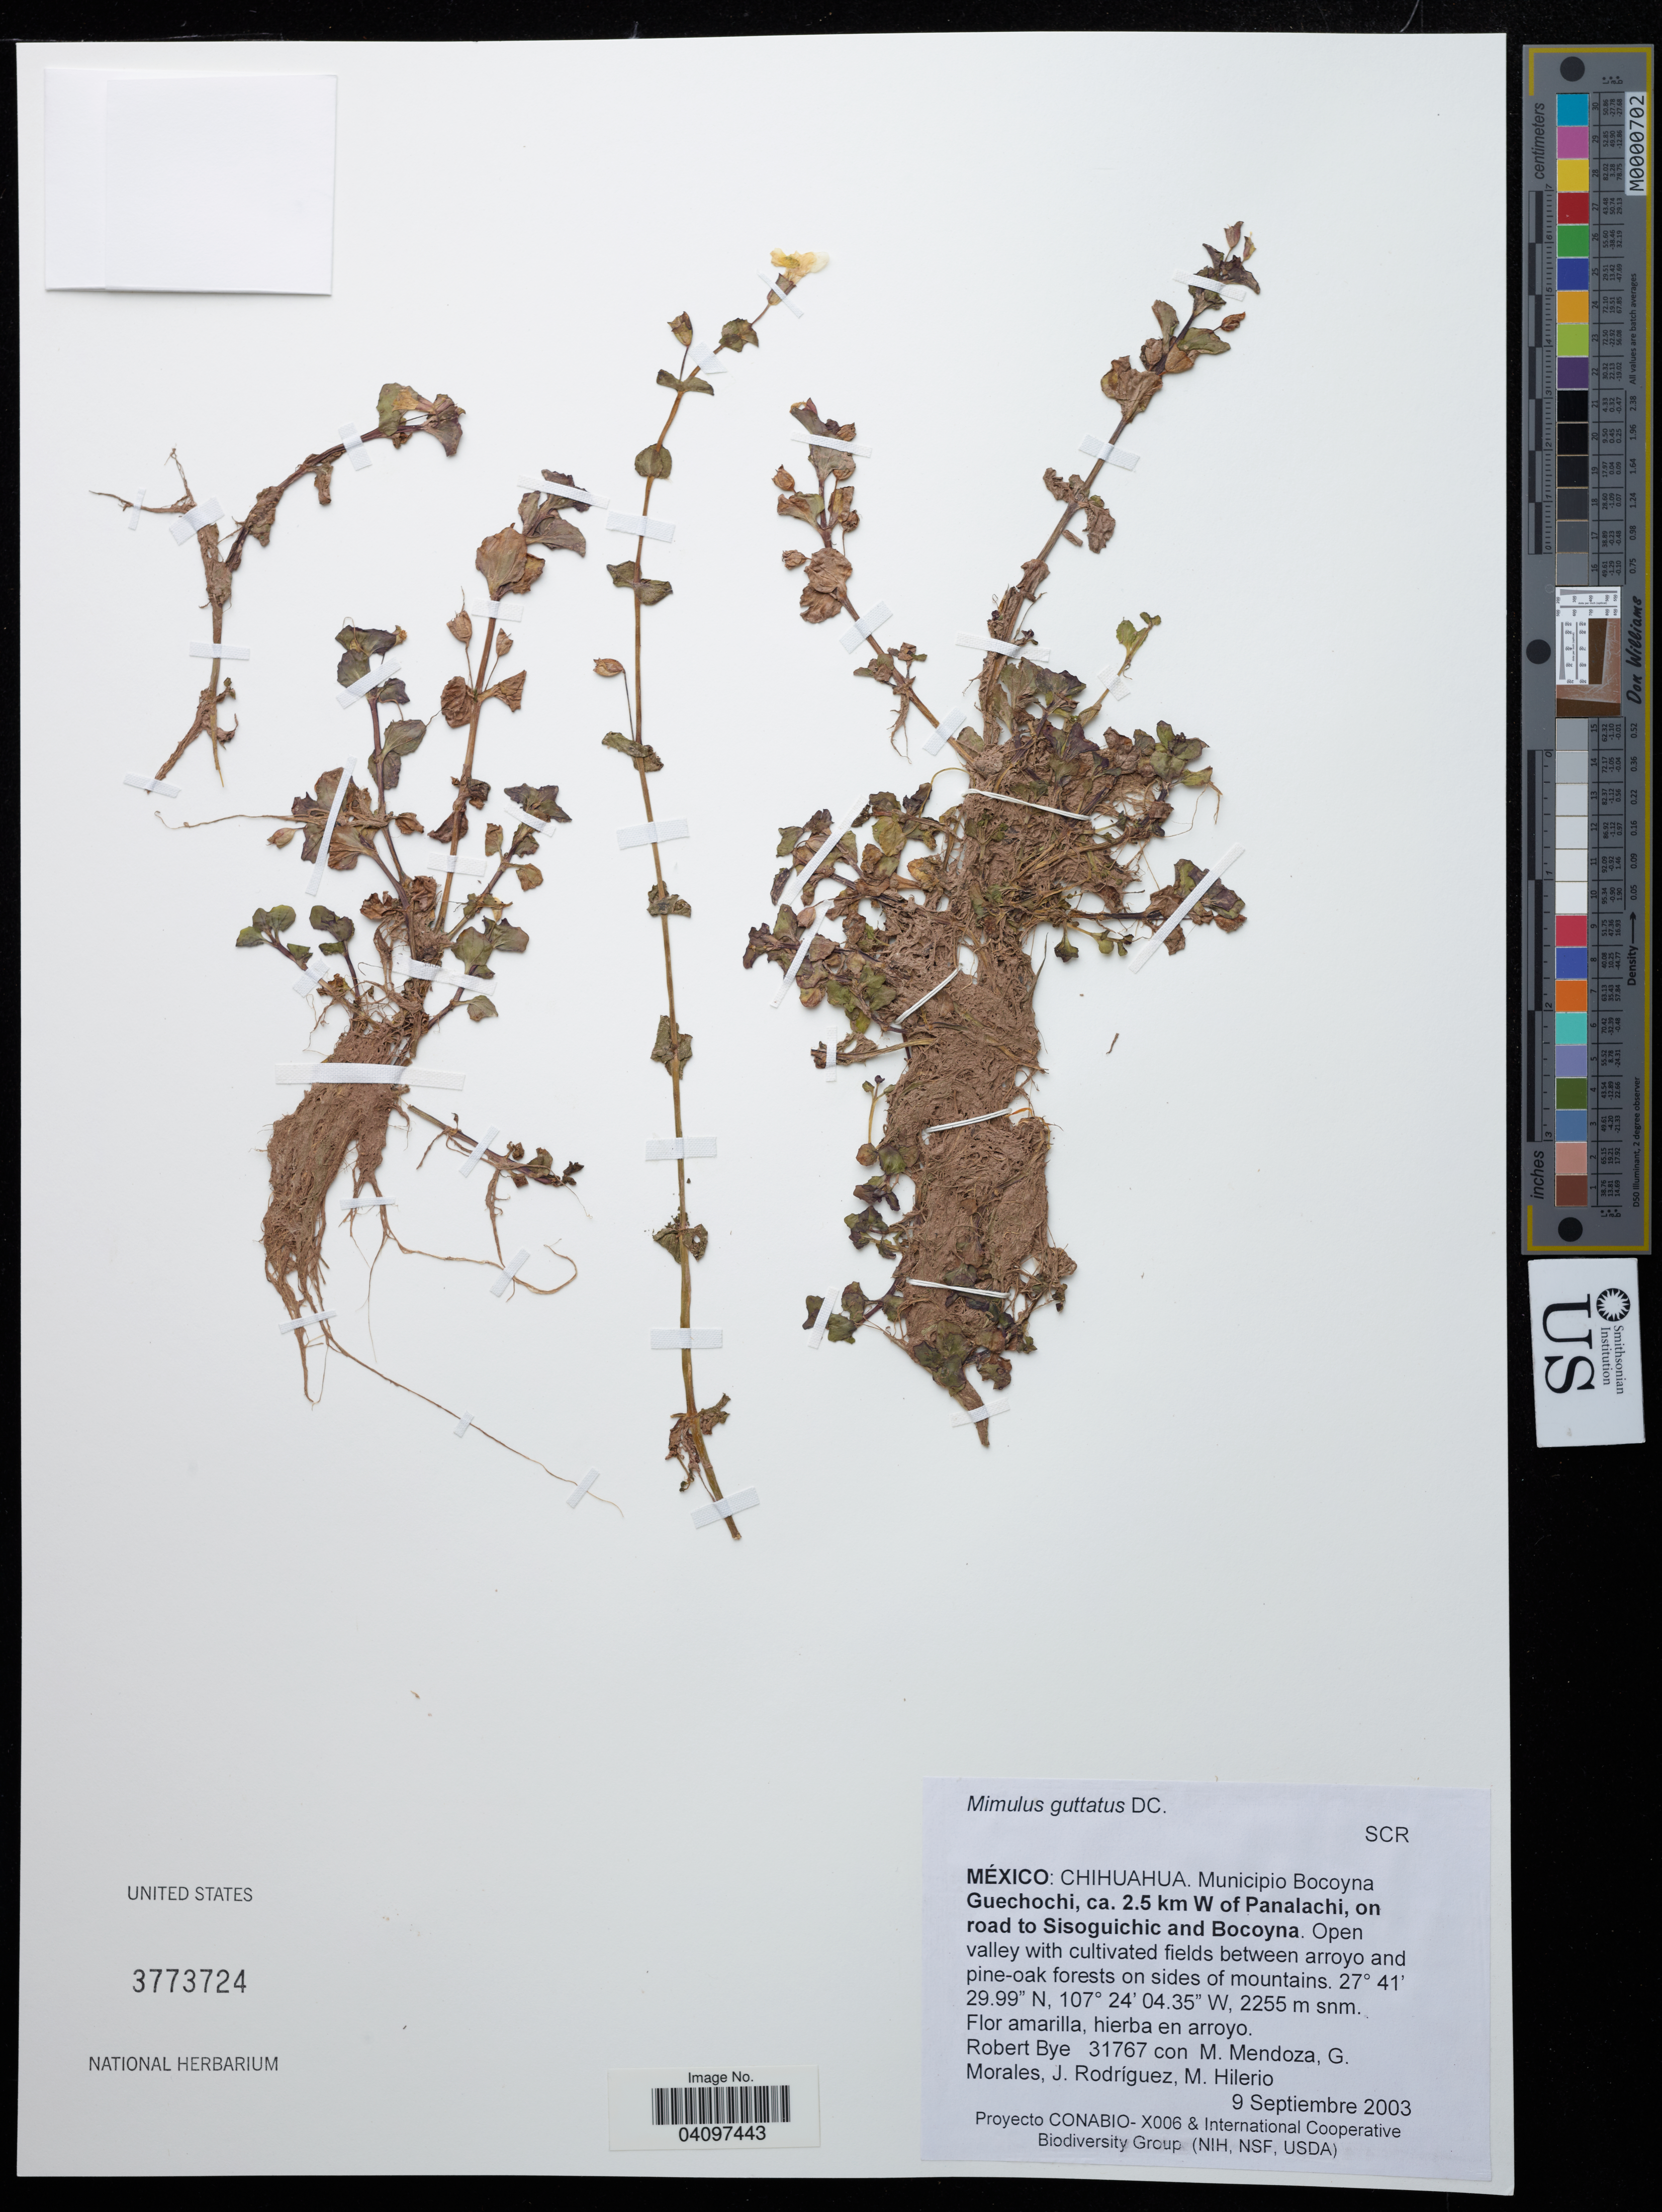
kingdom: Plantae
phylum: Tracheophyta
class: Magnoliopsida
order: Lamiales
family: Phrymaceae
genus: Mimulus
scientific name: Mimulus guttatus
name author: DC.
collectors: R. Bye, M. Mendoza Garcia, Morales & J. Rodríguez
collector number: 31767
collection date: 2003-09-09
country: Mexico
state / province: Chihuahua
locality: Municipio Bocoyna Guechochi, ca. 2.5 km W of Panalachi, on road to Sisoguichic and Bocoyna.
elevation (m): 2255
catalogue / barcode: US 3773724